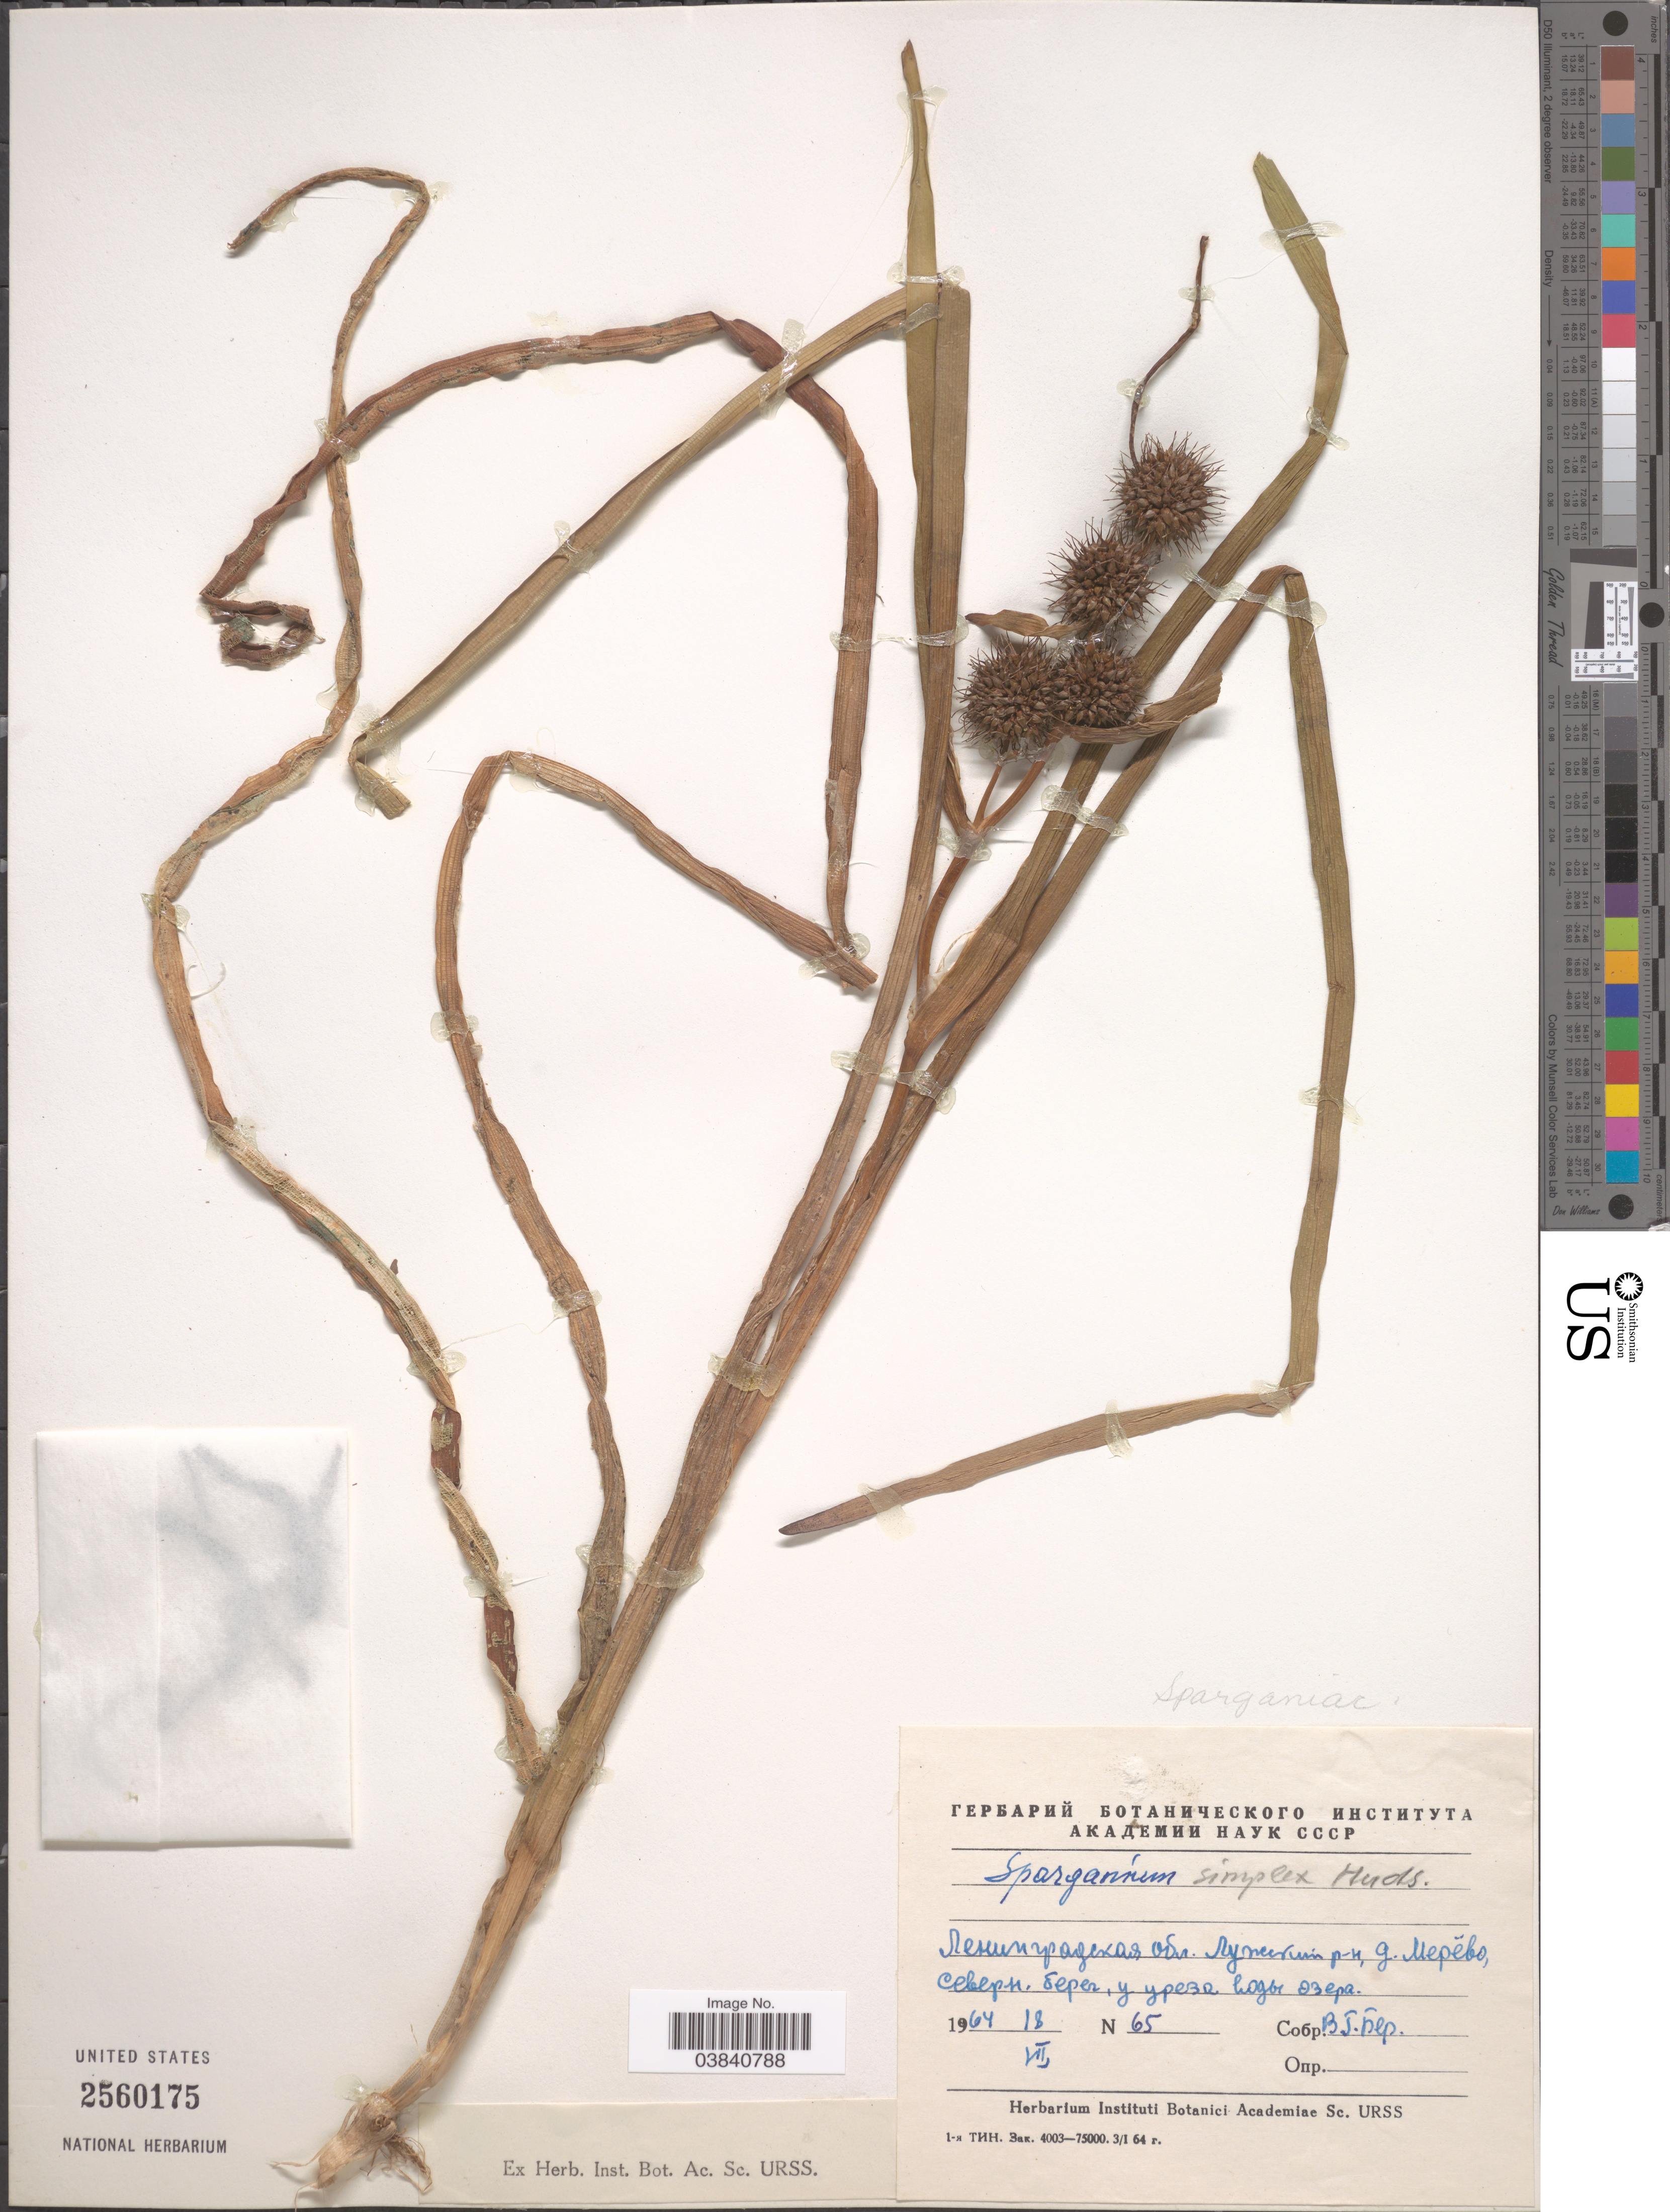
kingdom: Plantae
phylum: Tracheophyta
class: Liliopsida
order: Poales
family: Typhaceae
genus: Sparganium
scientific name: Sparganium simplex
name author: Huds.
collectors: X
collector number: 65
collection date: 1964-07-18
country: Russian Federation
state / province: Leningrad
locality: Luzhskiy Rayon, vicinity of village Merevo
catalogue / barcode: US 2560175